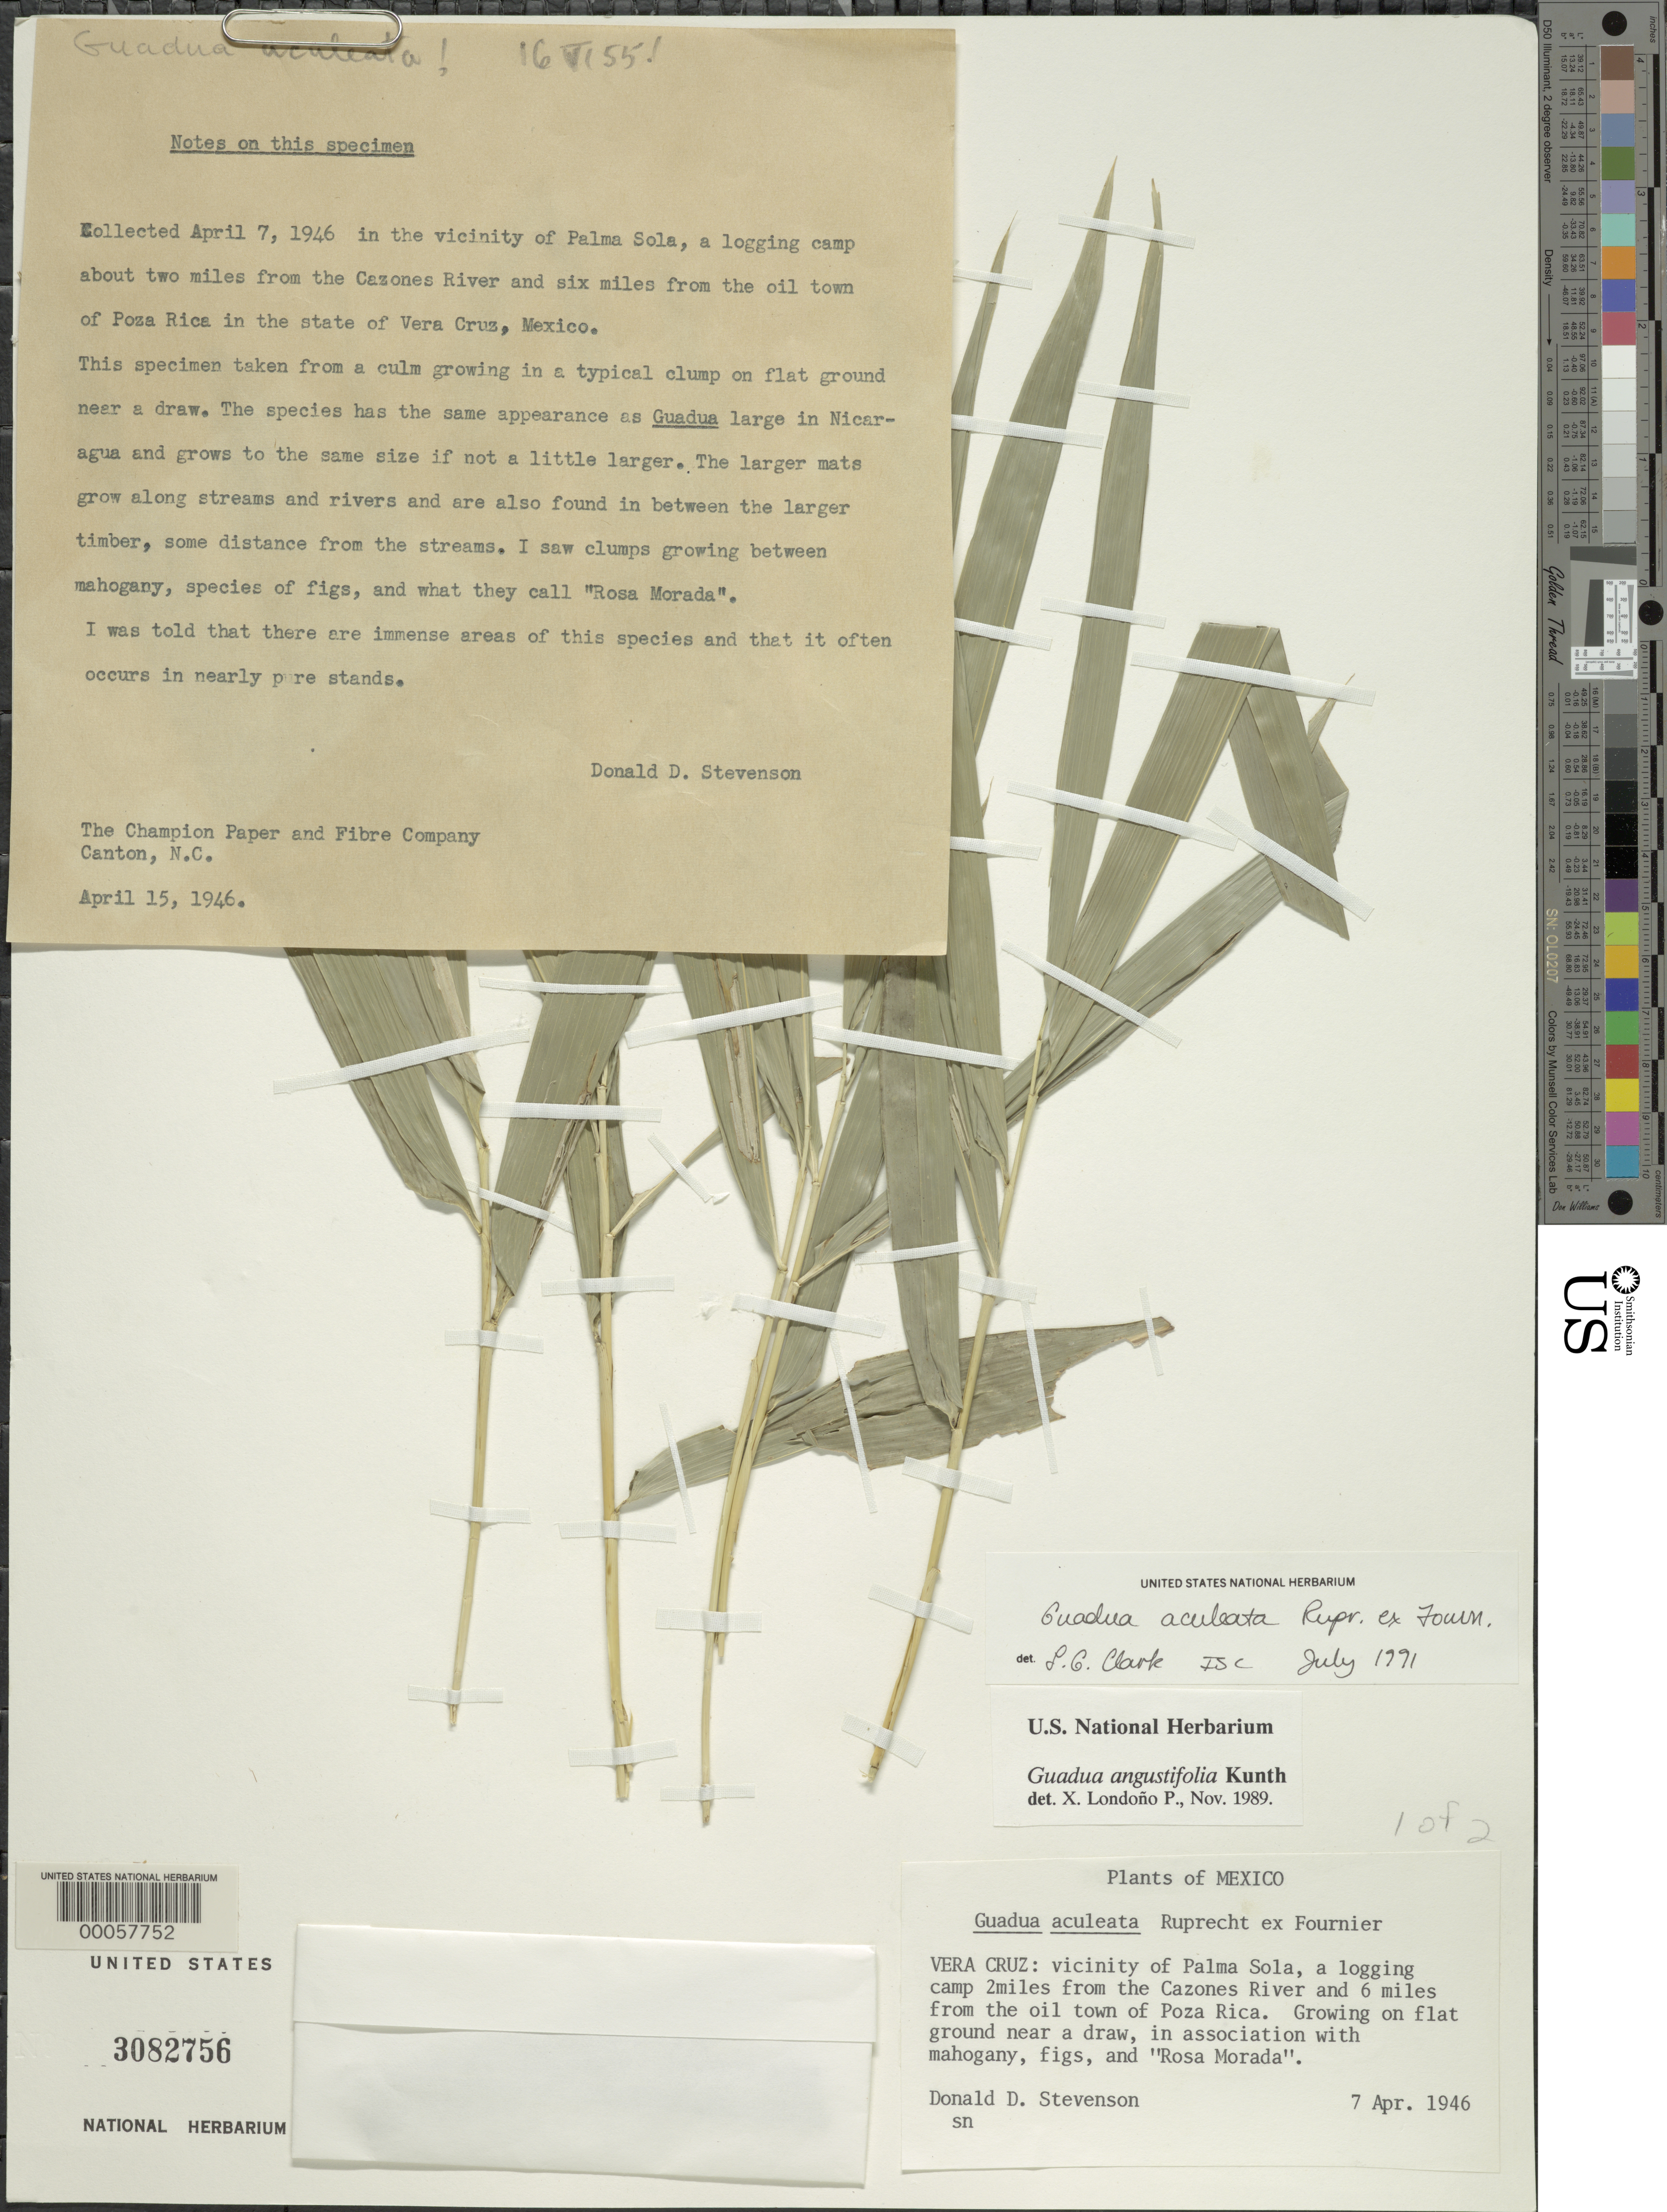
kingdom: Plantae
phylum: Tracheophyta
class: Liliopsida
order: Poales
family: Poaceae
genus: Guadua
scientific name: Guadua aculeata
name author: Rupr. ex E. Fourn.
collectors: D. D. Stevenson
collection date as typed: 07 Apr 1946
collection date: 1946-04-07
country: Mexico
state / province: Veracruz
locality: Vicinity of palma sola, a logging camp 2 miles from the cazones river and 6 miles from poza rica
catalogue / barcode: US 3082756